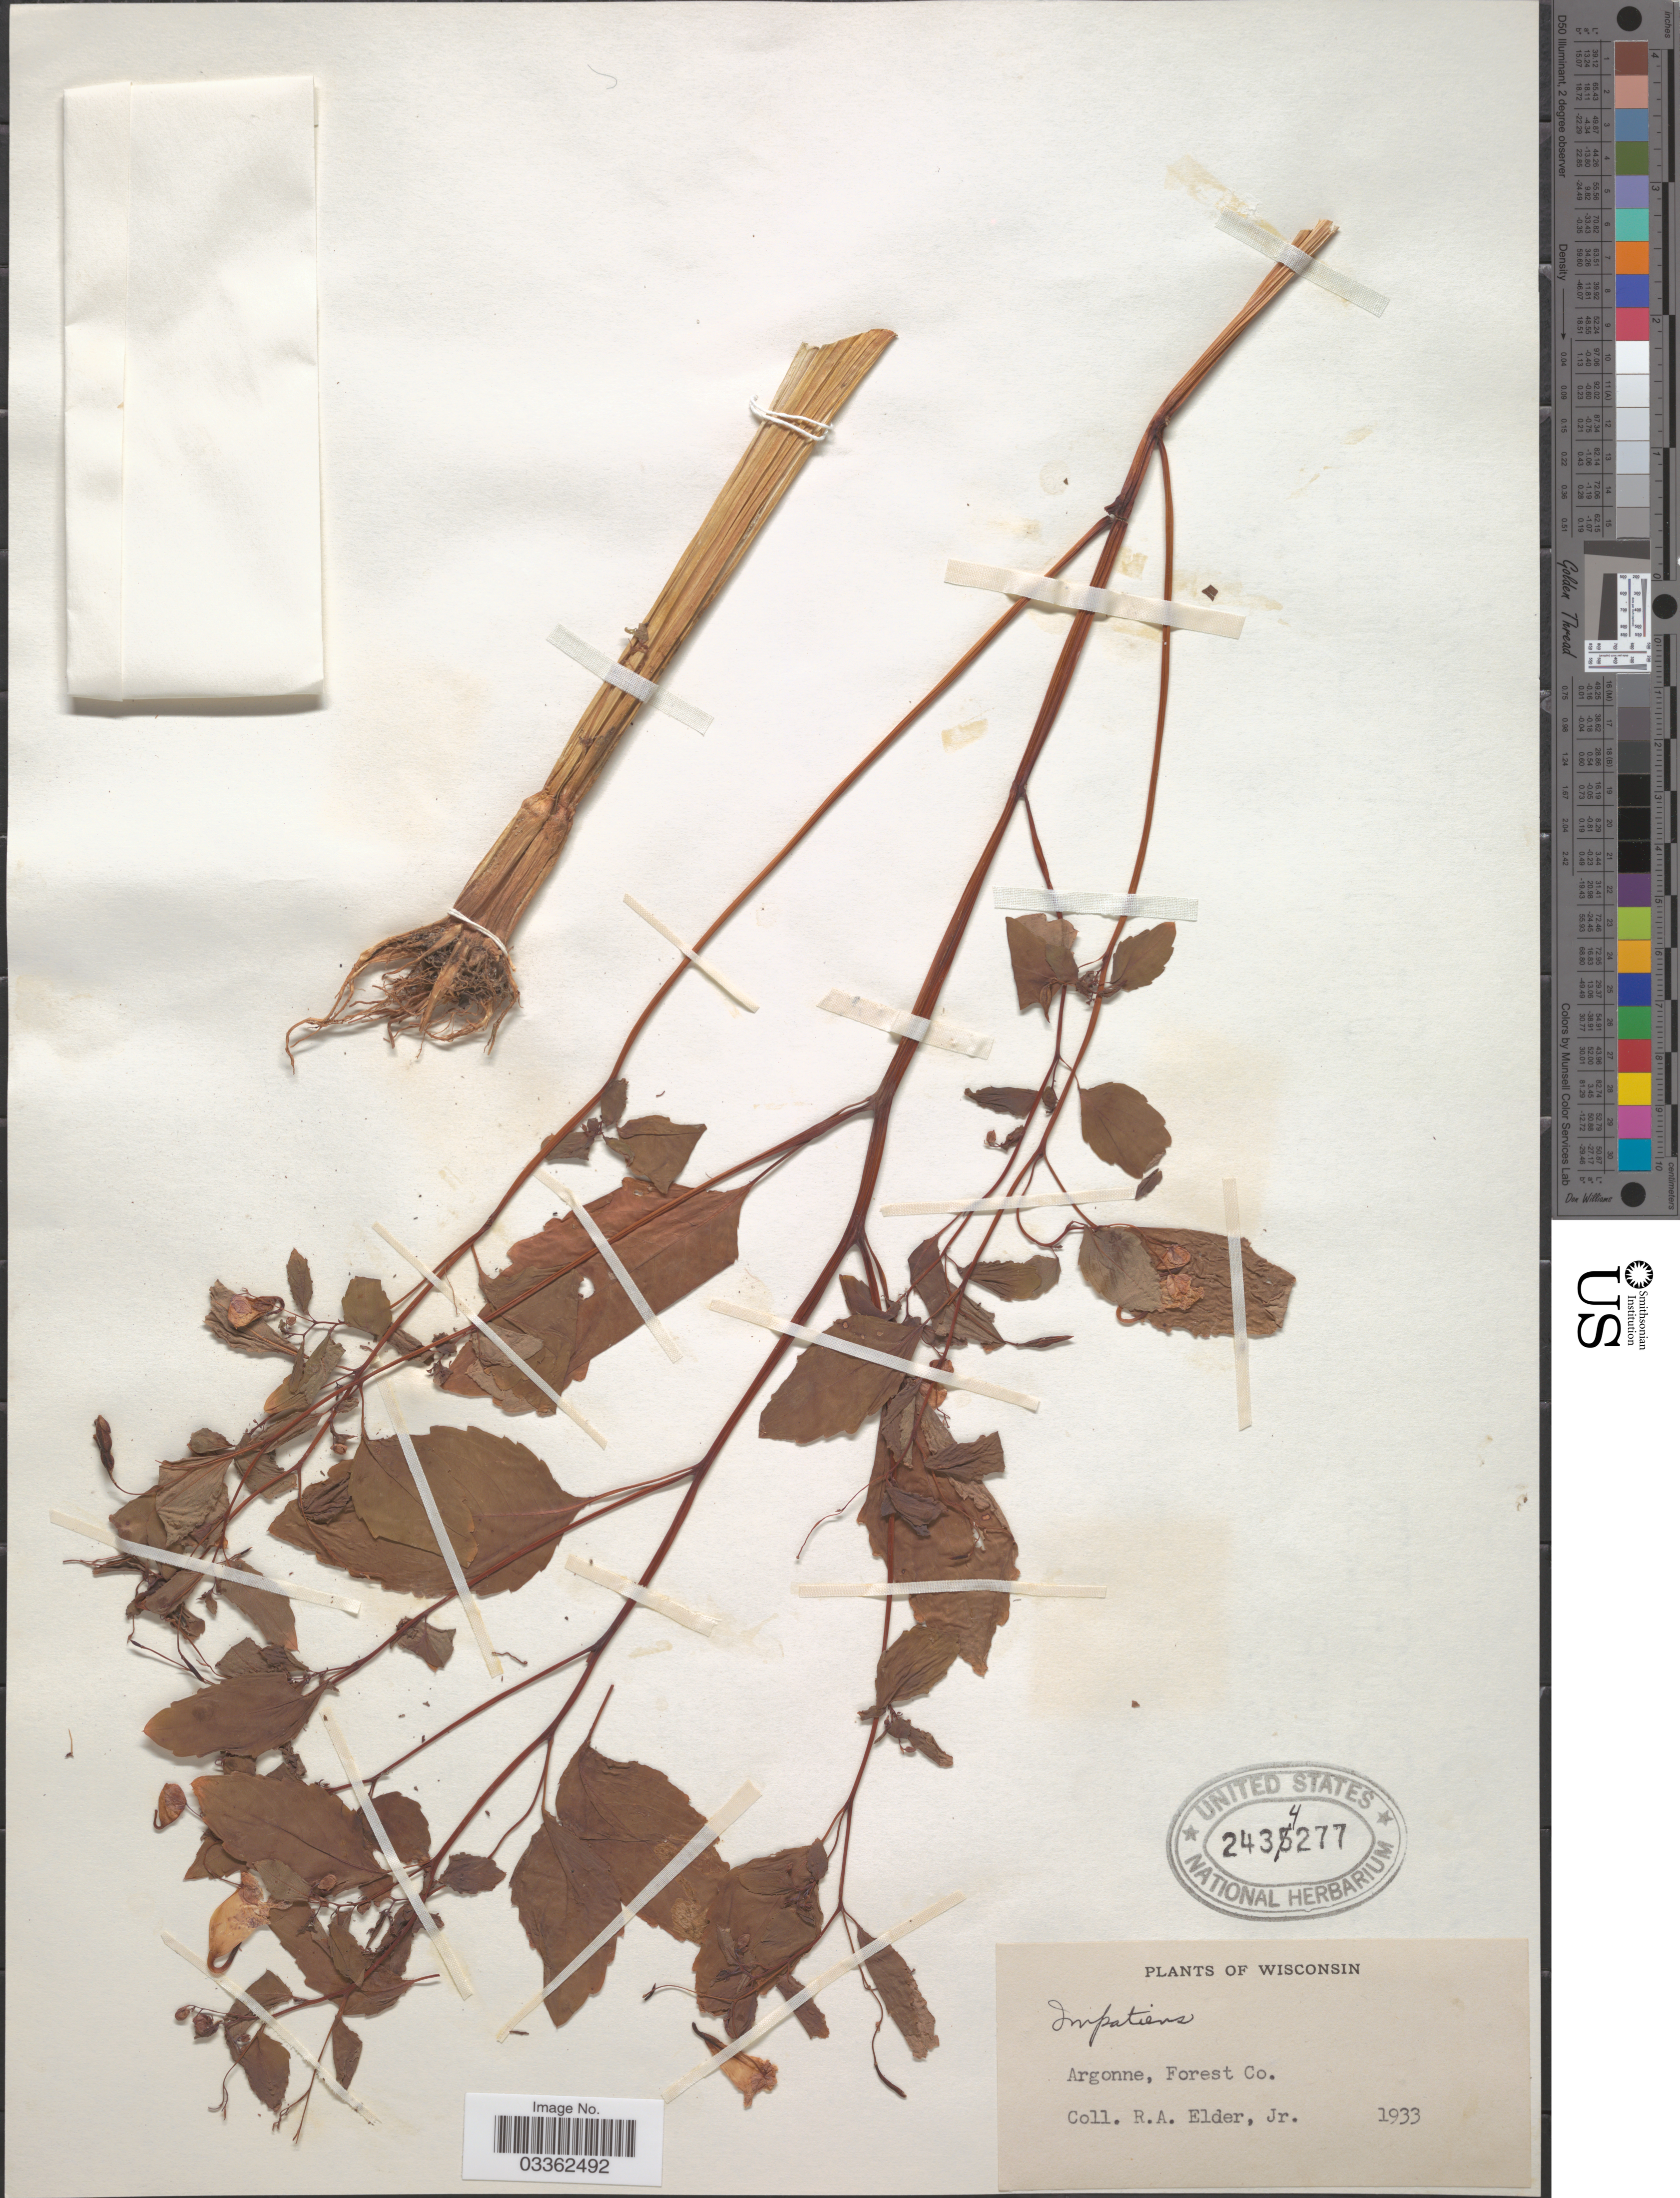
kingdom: Plantae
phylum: Tracheophyta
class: Magnoliopsida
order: Ericales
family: Balsaminaceae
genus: Impatiens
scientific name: Impatiens sp.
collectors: R. Elder Jr.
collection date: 1933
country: United States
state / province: Wisconsin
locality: Argonne, Forest Co.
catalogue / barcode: US 2434277